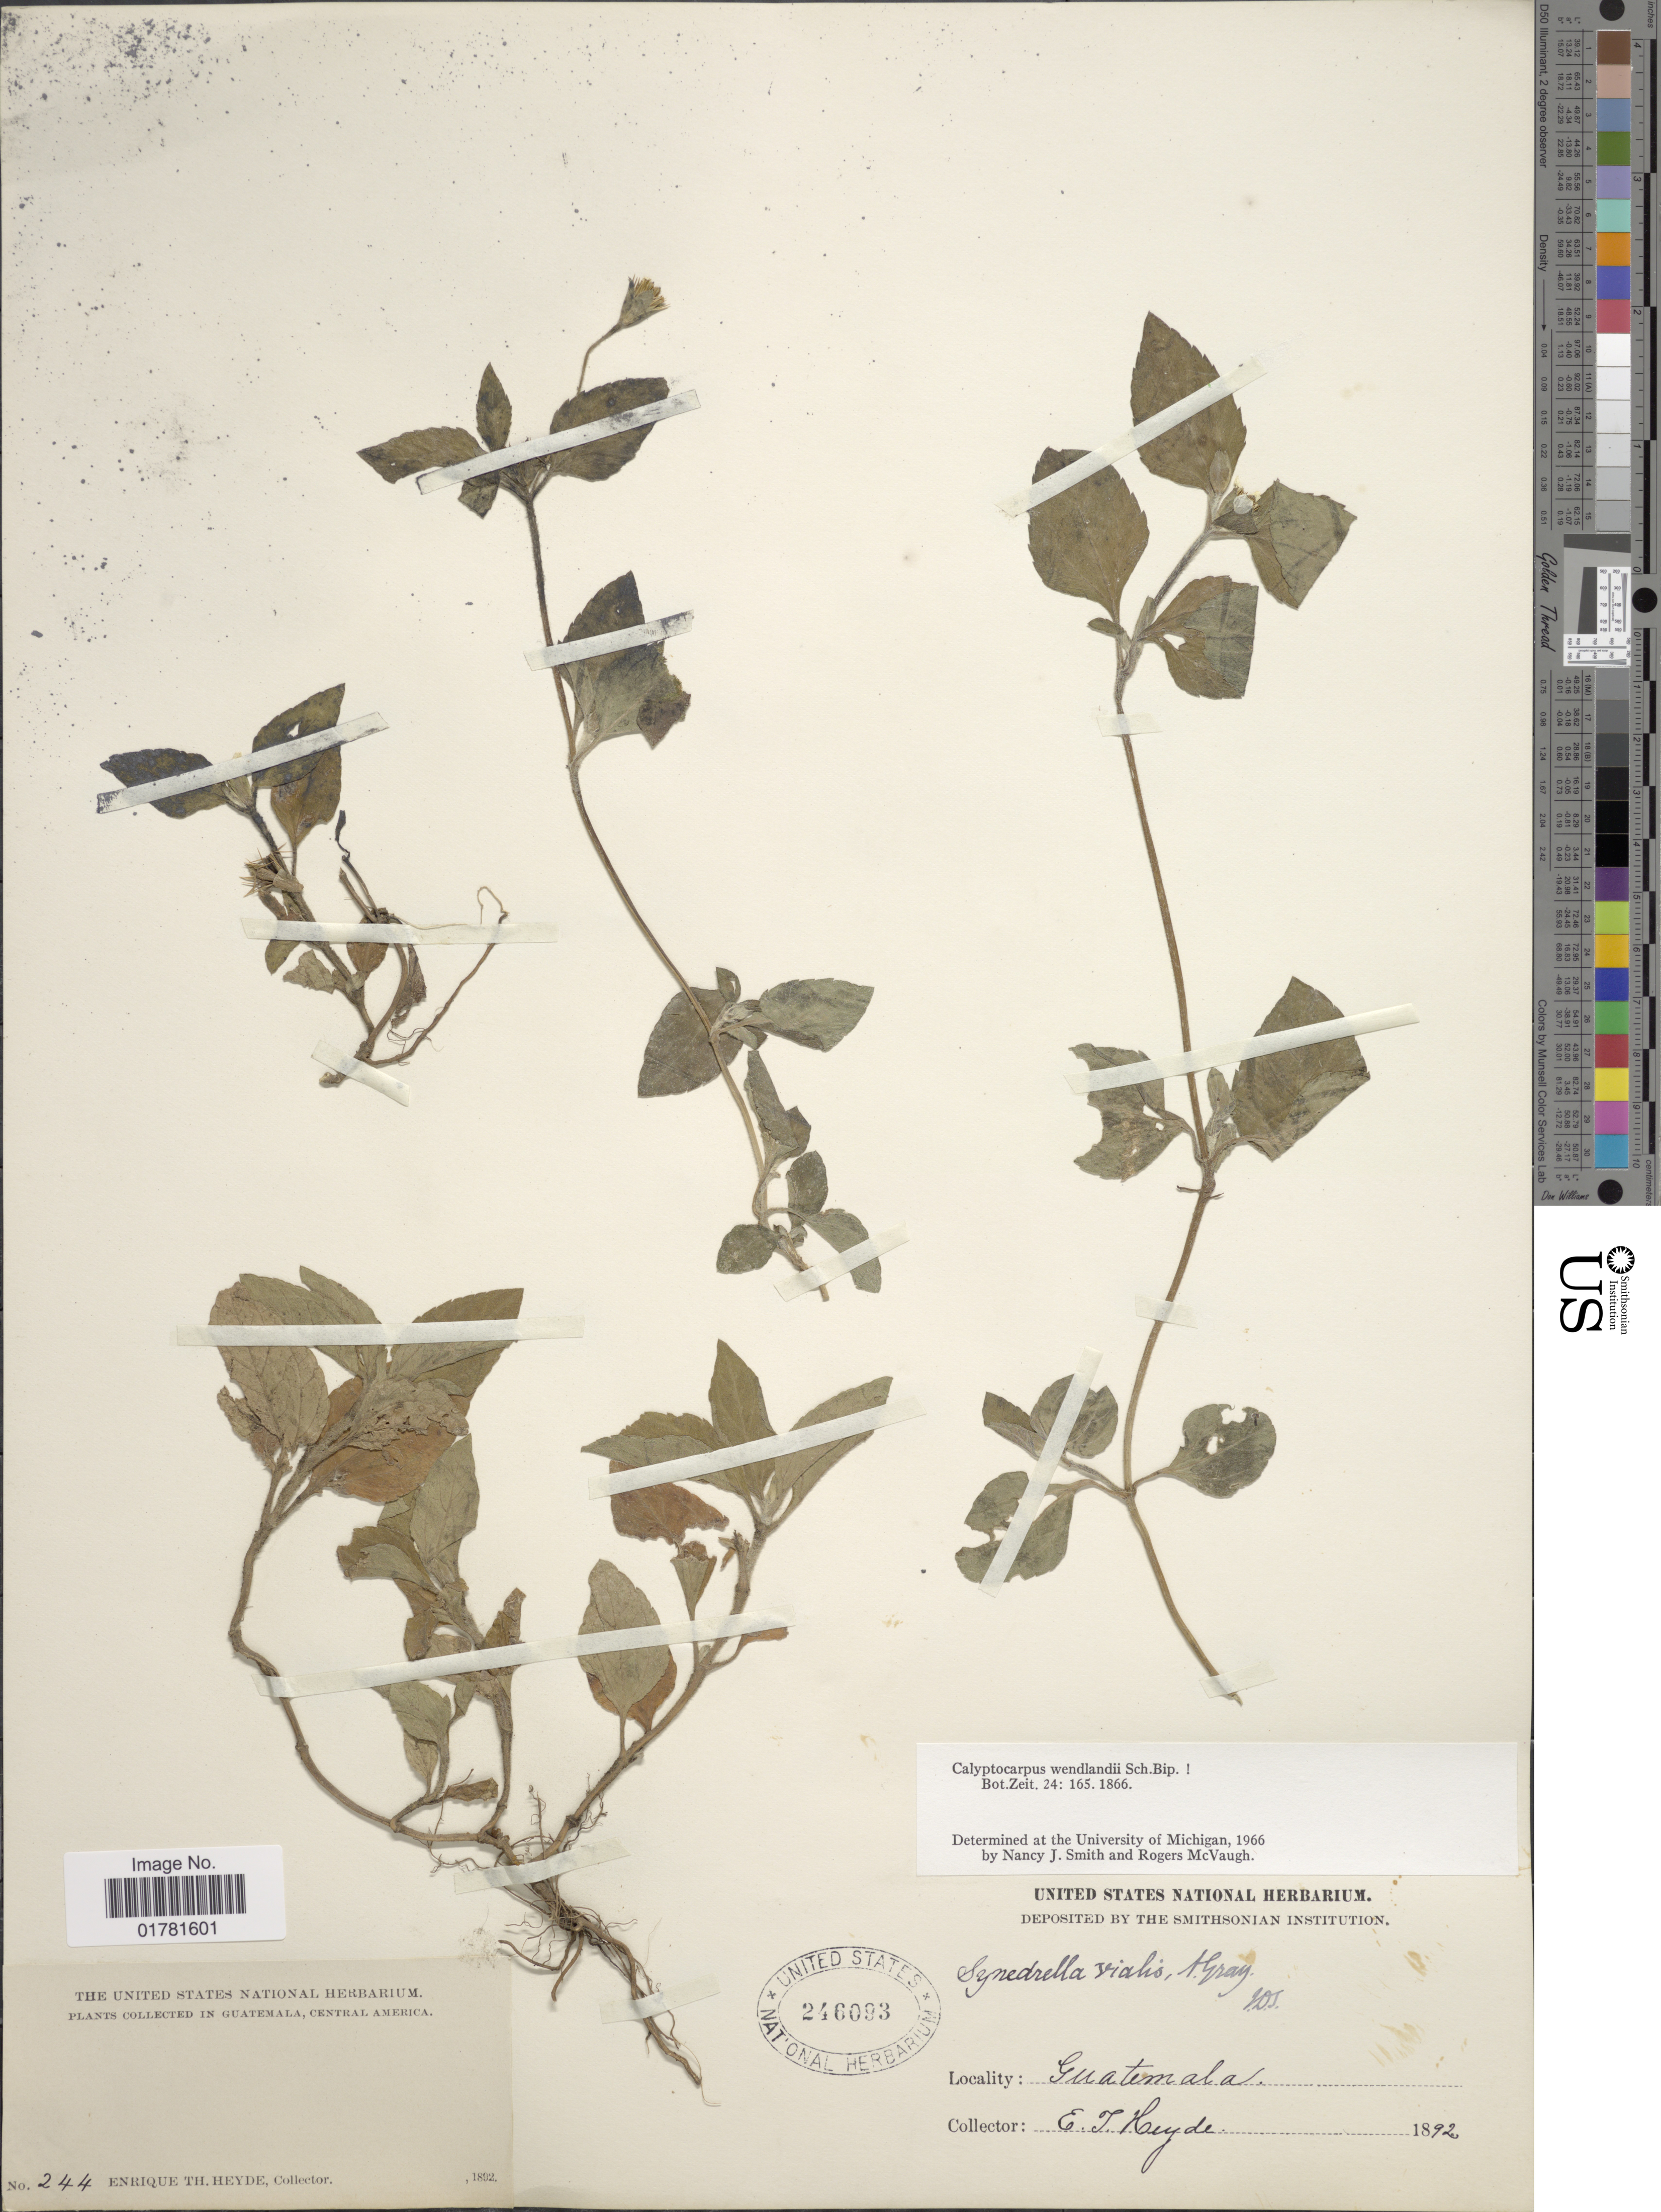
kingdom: Plantae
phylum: Tracheophyta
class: Magnoliopsida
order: Asterales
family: Asteraceae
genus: Calyptocarpus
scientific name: Calyptocarpus wendlandii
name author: Sch. Bip.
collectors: E. T. Heyde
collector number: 244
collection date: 1892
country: Guatemala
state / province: Guatemala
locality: Central America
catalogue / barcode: US 246093